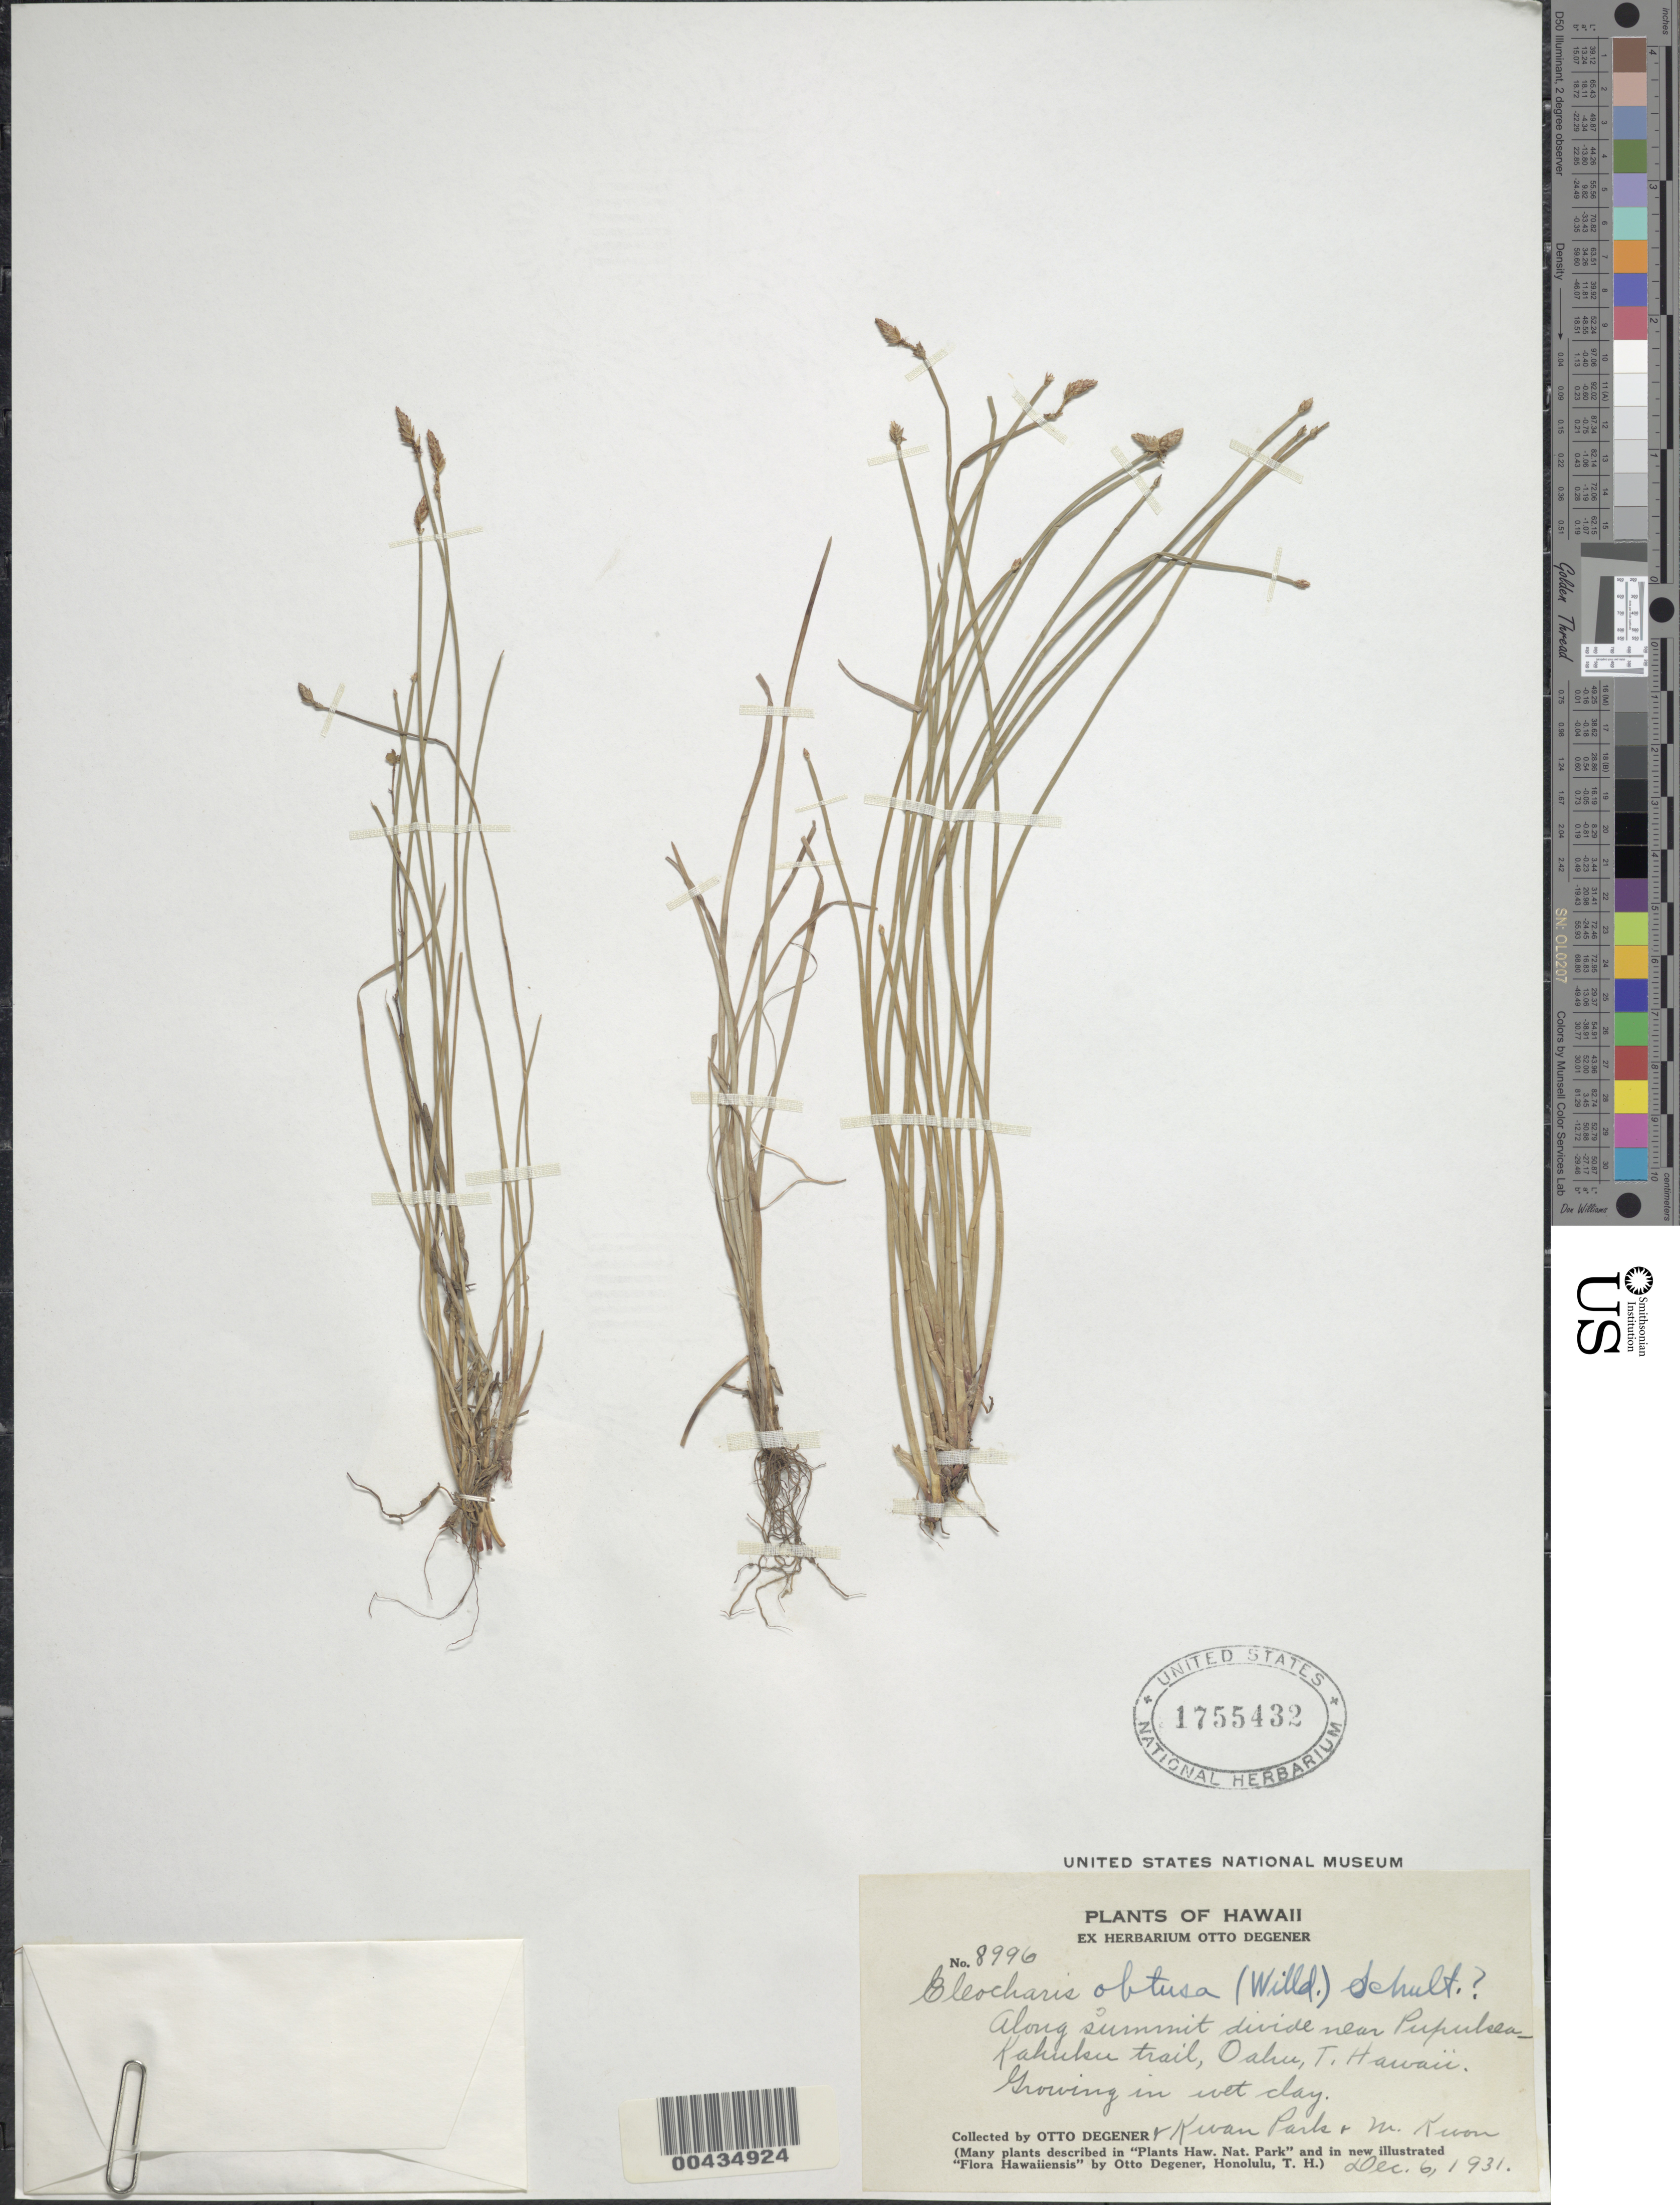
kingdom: Plantae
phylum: Tracheophyta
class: Liliopsida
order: Poales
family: Cyperaceae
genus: Eleocharis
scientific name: Eleocharis obtusa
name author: (Willd.) Schult.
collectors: O. Degener, K. Park & M. Kuon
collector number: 8996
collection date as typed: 6 Dec 1931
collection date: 1931-12-06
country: United States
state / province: Hawaii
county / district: Honolulu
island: Oahu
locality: Along summit divide near Pupukea Kahuku trail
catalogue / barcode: US 1755432